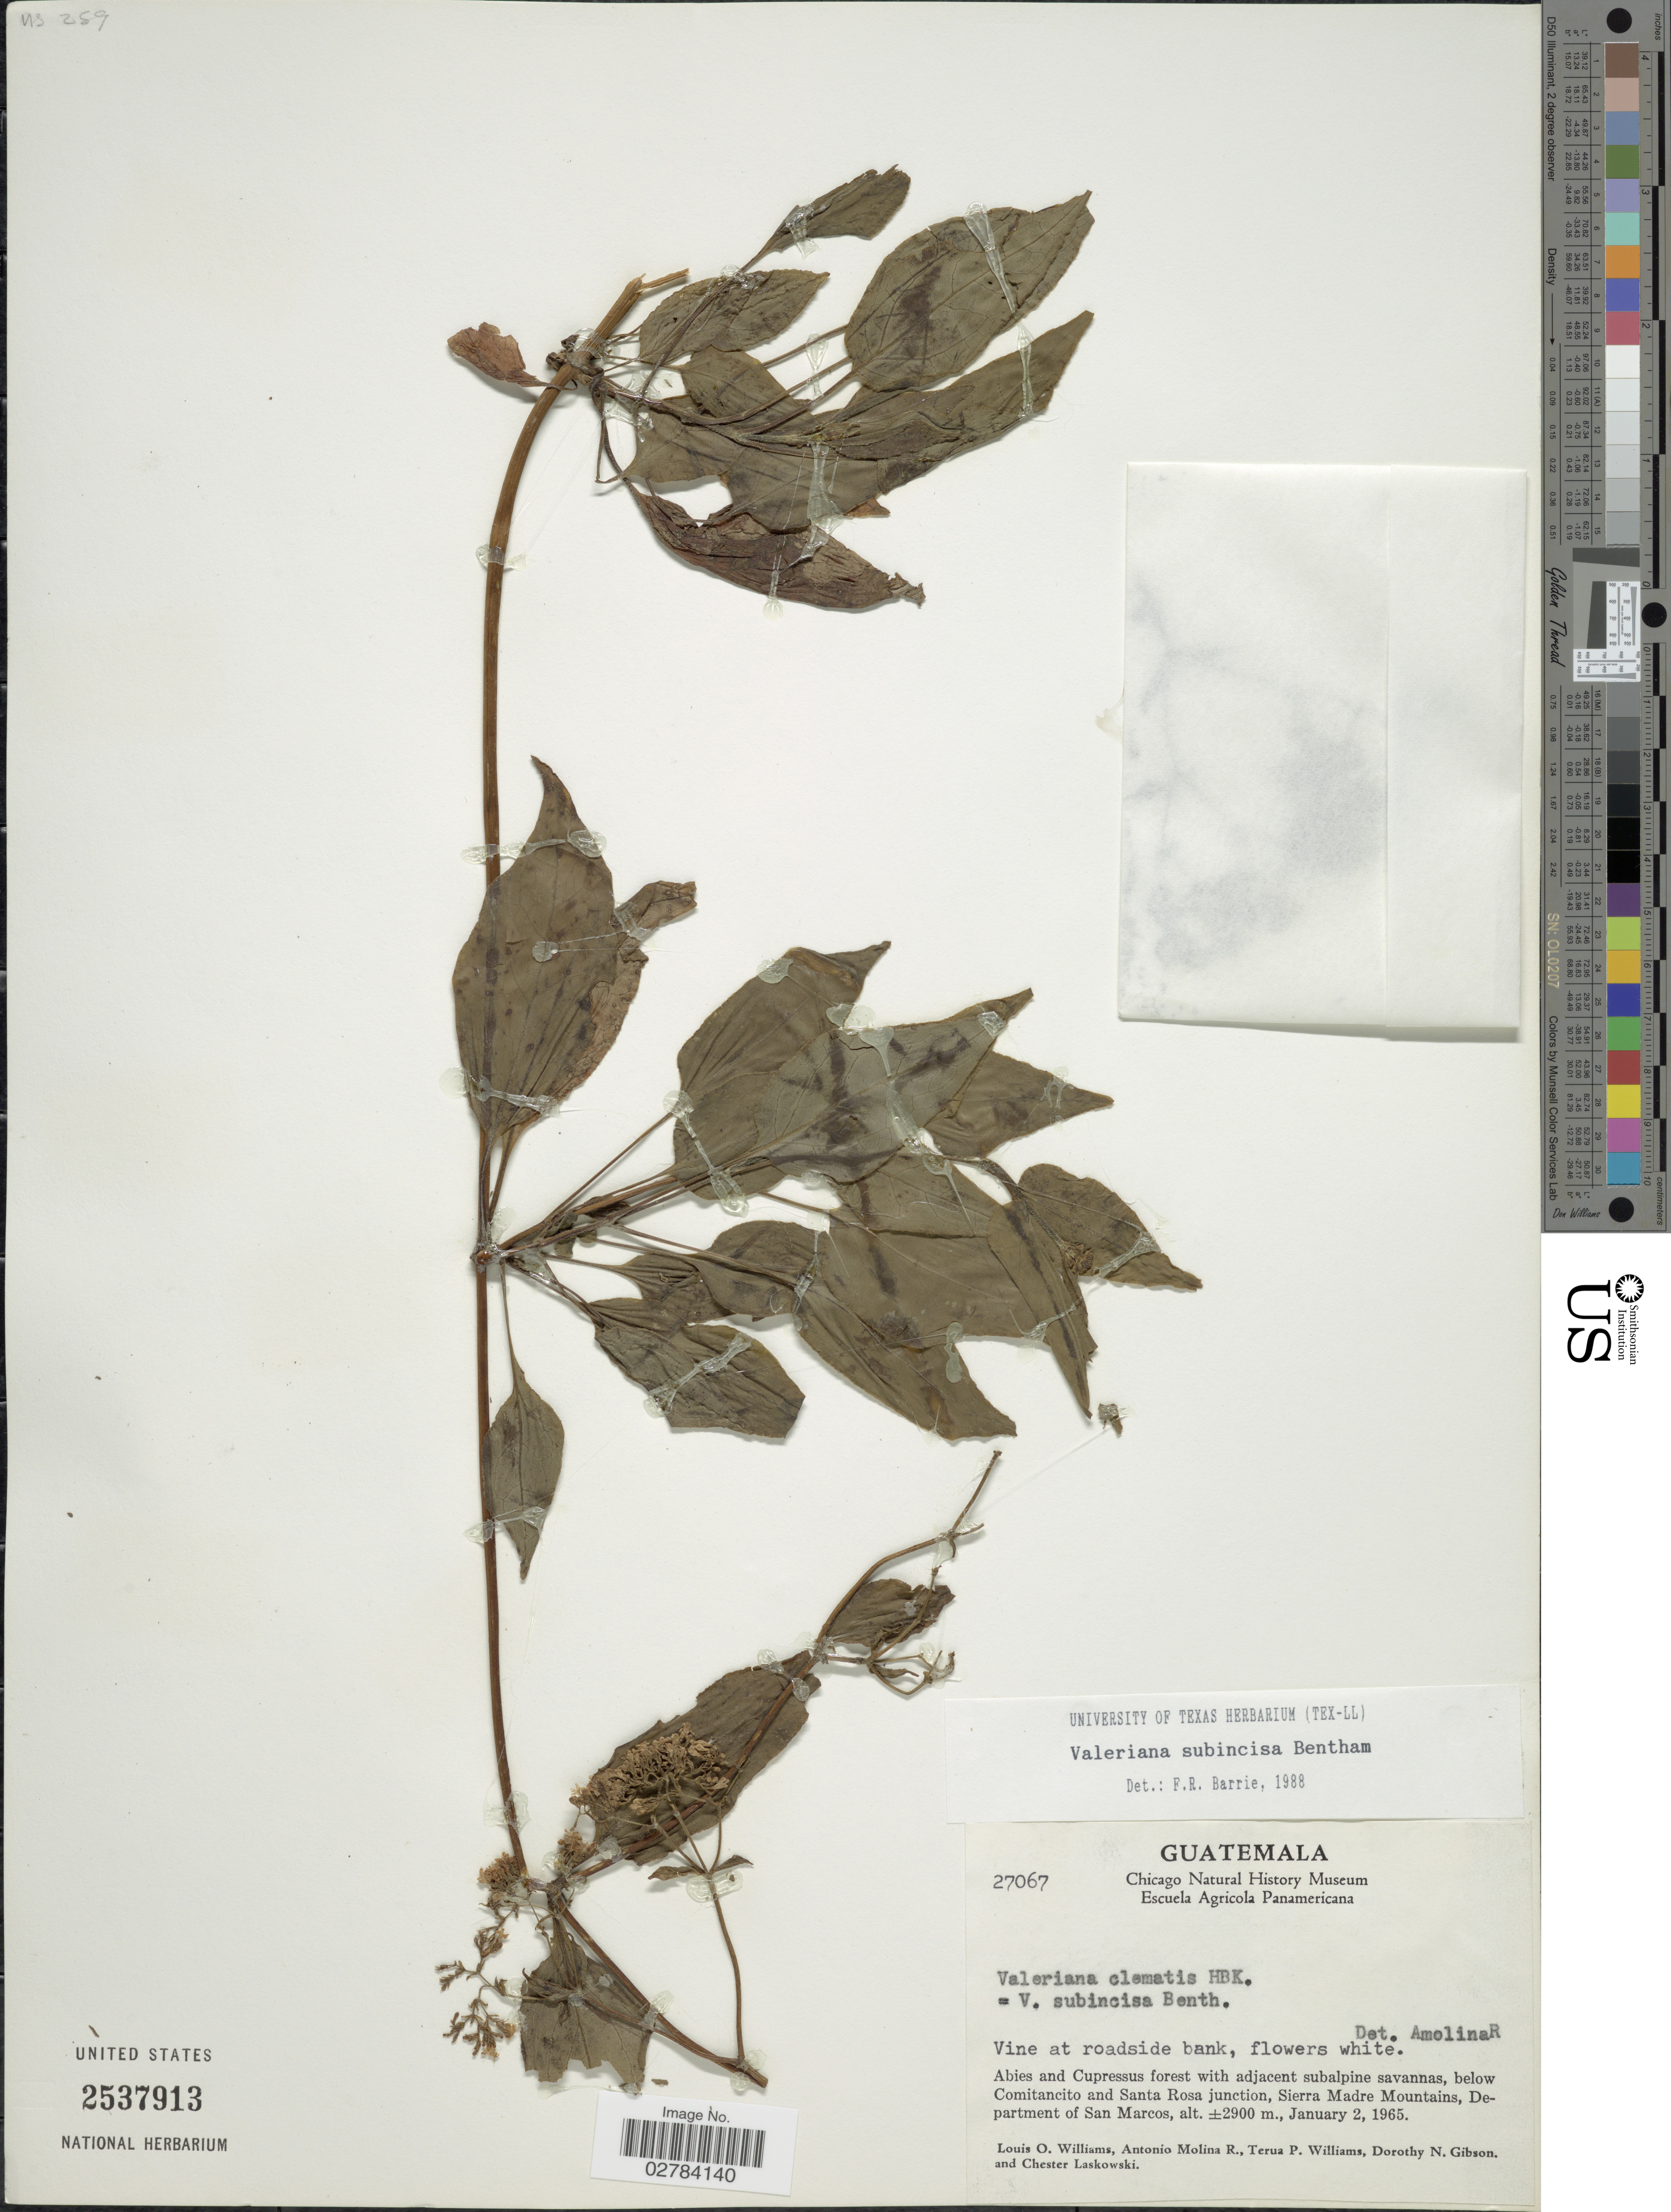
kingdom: Plantae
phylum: Tracheophyta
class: Magnoliopsida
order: Dipsacales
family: Caprifoliaceae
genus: Valeriana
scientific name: Valeriana subincisa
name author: Benth.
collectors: L. O. Williams, A. Molina R., T. Williams, D. N. Gibson & C. Laskowski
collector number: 27067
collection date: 1965-01-02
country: Guatemala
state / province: San Marcos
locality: Below Comitancito and Santa Rosa junction, Sierra Madre Mountains, Department of San Marcos.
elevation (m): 2900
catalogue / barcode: US 2537913